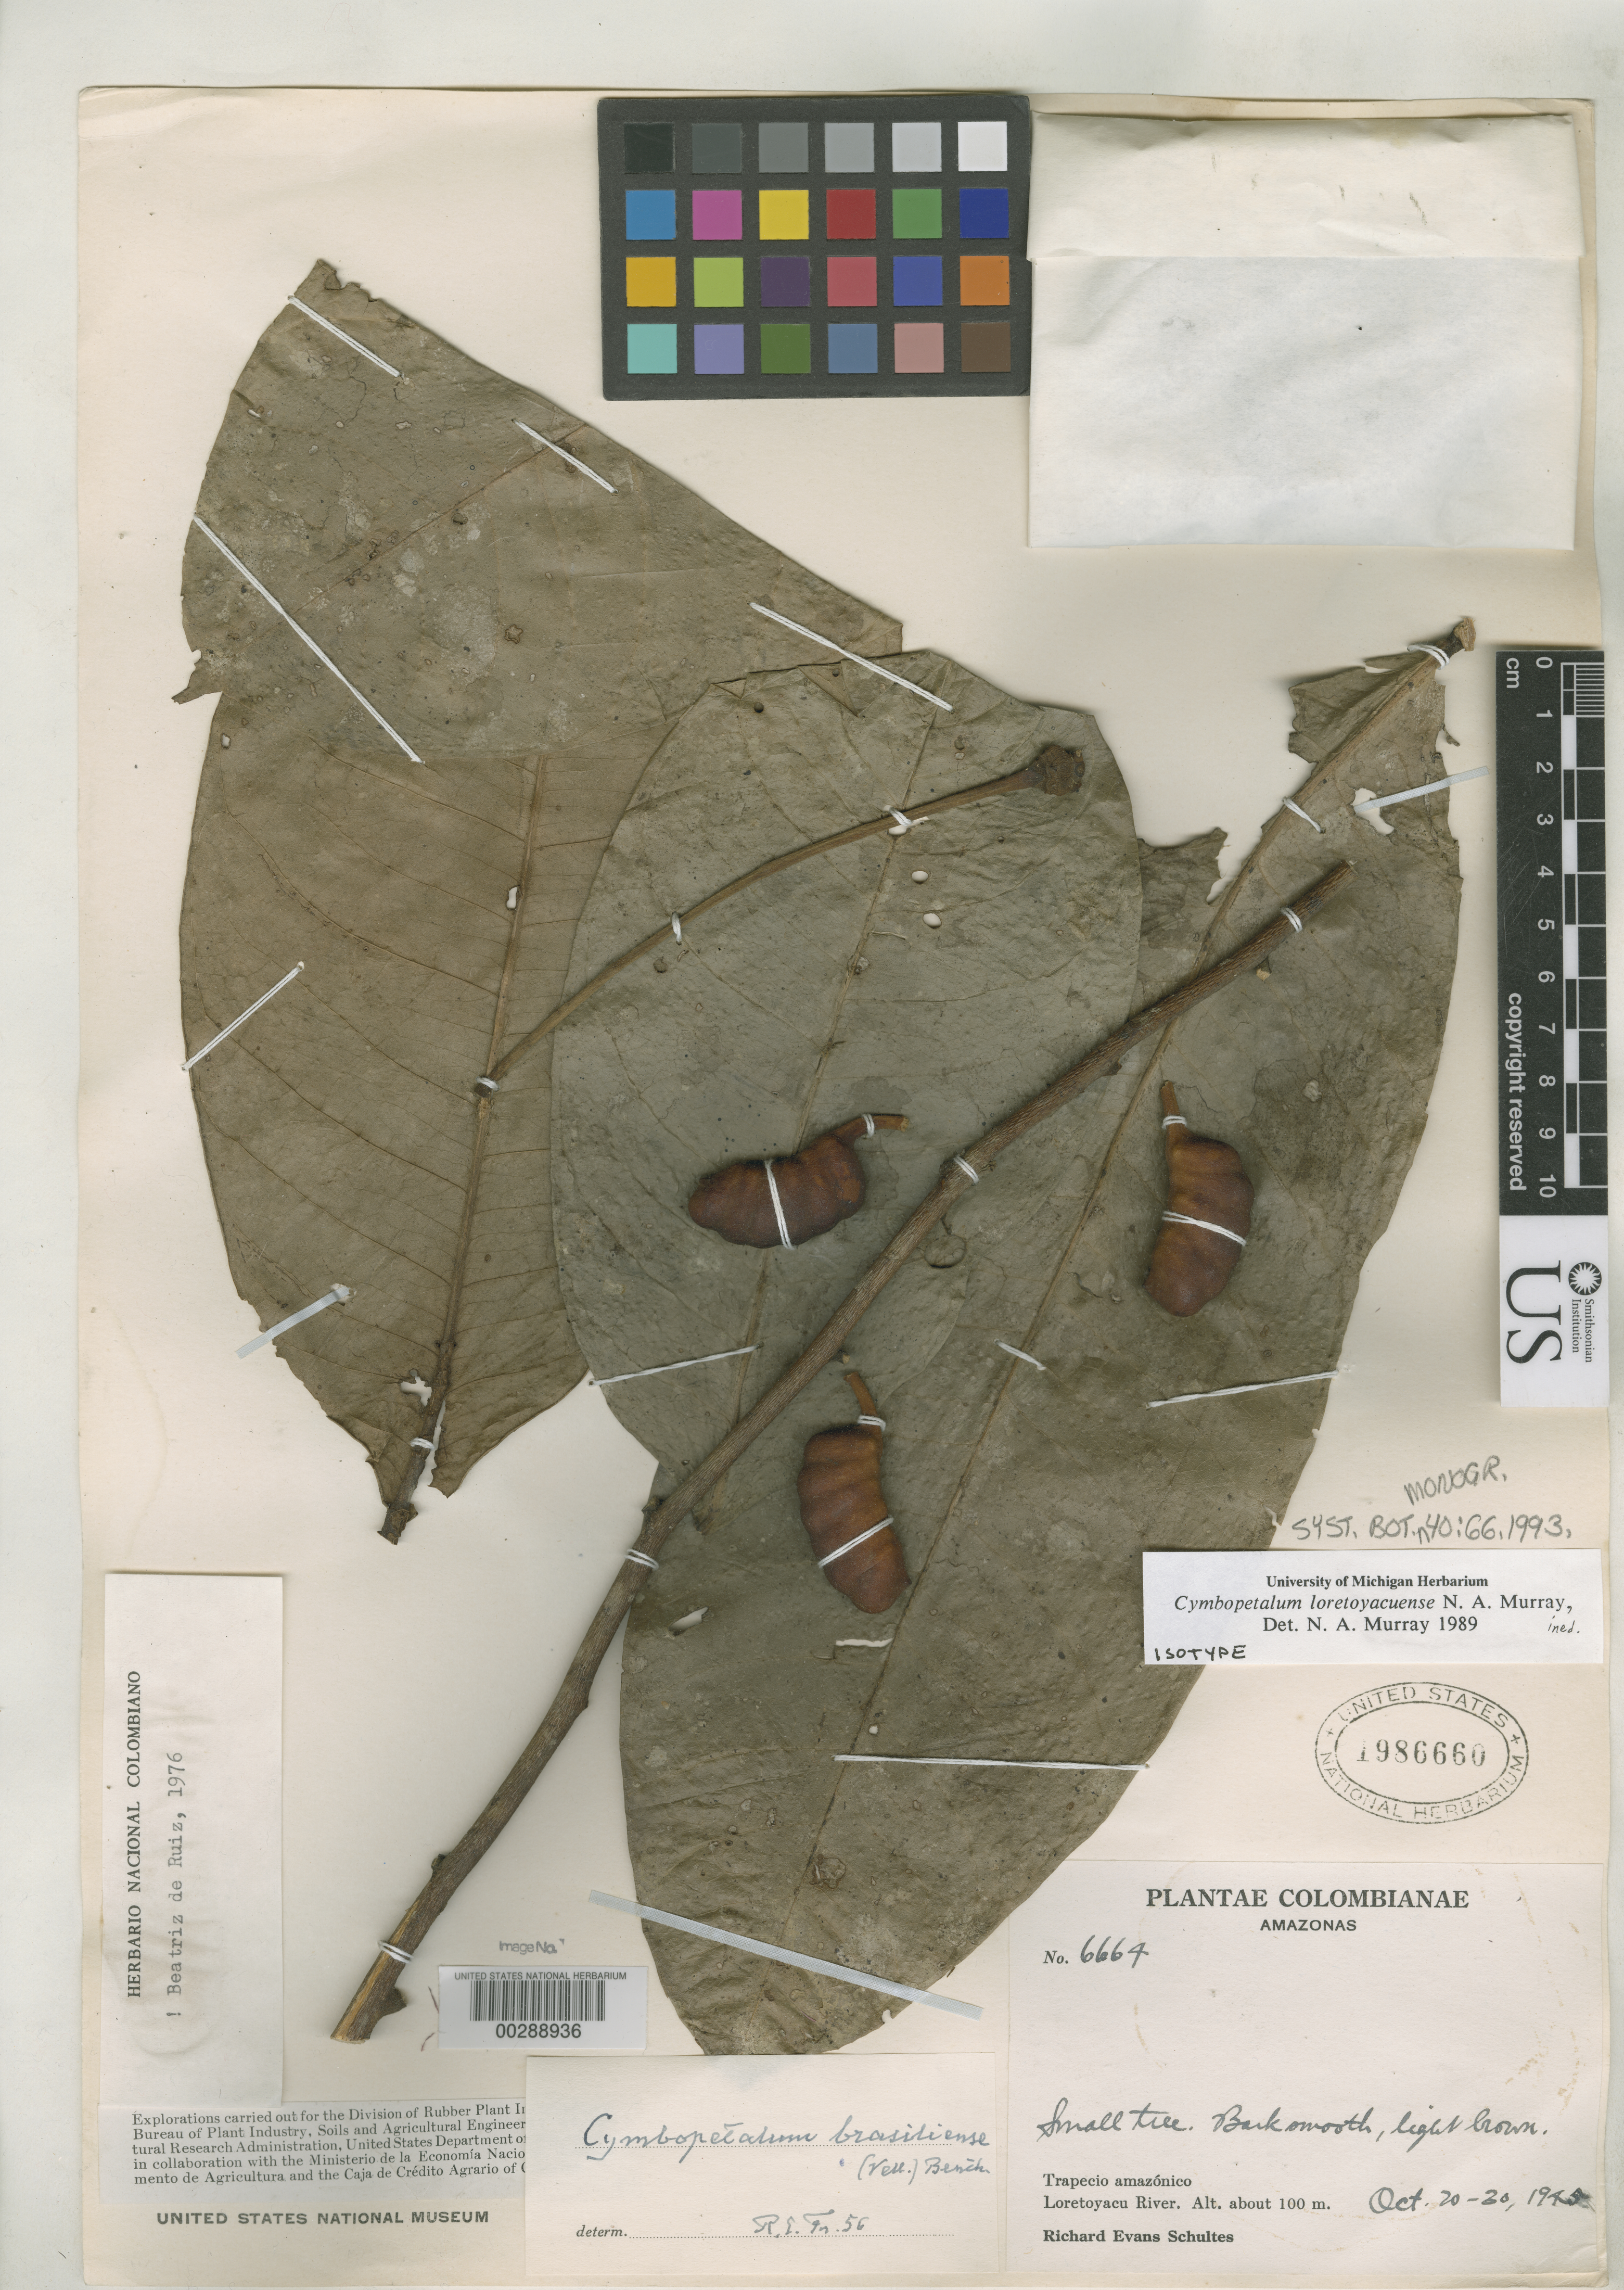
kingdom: Plantae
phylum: Tracheophyta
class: Magnoliopsida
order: Magnoliales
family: Annonaceae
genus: Cymbopetalum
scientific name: Cymbopetalum loretoyacuense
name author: N.A. Murray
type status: Isotype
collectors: R. E. Schultes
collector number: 6664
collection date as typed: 20 Oct 1945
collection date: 1945-10-20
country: Colombia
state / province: Amazônas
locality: Loreta-Yacu River.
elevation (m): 100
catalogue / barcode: US 1986660